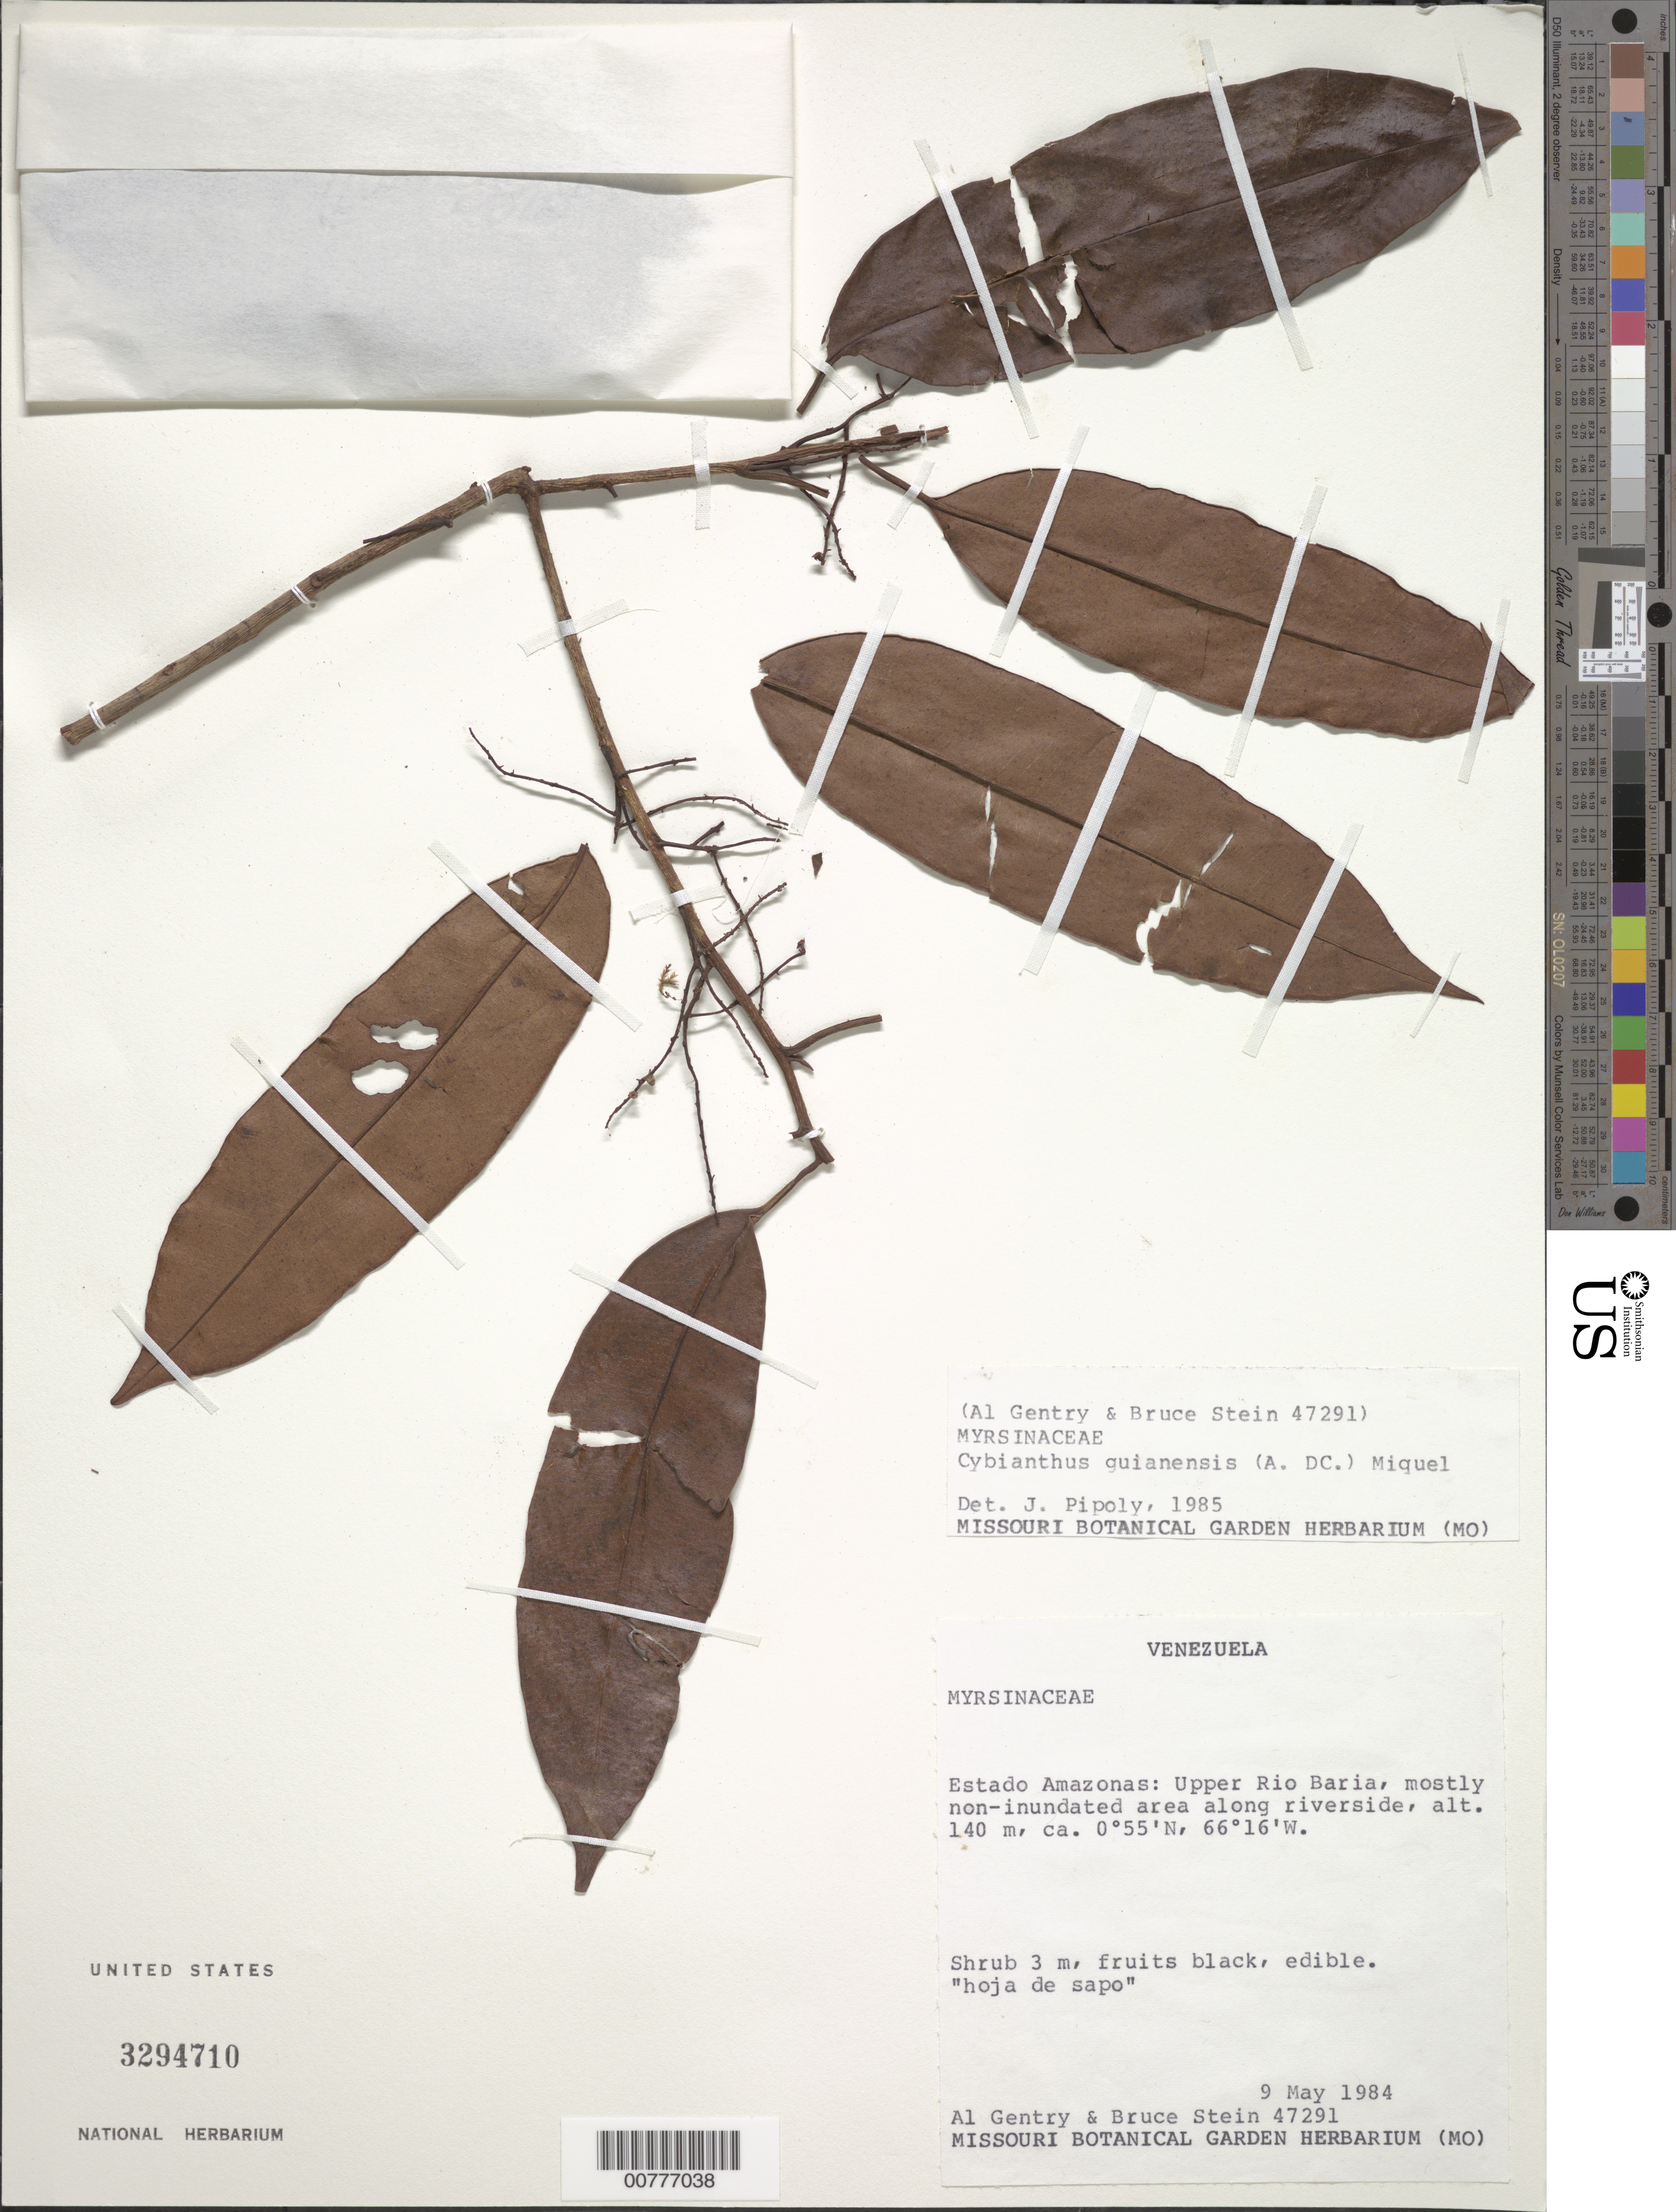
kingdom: Plantae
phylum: Tracheophyta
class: Magnoliopsida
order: Ericales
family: Primulaceae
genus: Cybianthus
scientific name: Cybianthus guyanensis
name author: (A. DC.) Miq.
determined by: Pipoly, J. J., III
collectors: A. H. Gentry & B. Stein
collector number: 47291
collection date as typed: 9-May-84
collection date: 1984-05-09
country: Venezuela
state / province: Amazonas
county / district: Río Negro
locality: Río Baria, upper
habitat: Mostly non-inudated area along riverside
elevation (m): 140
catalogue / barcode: US 3294710